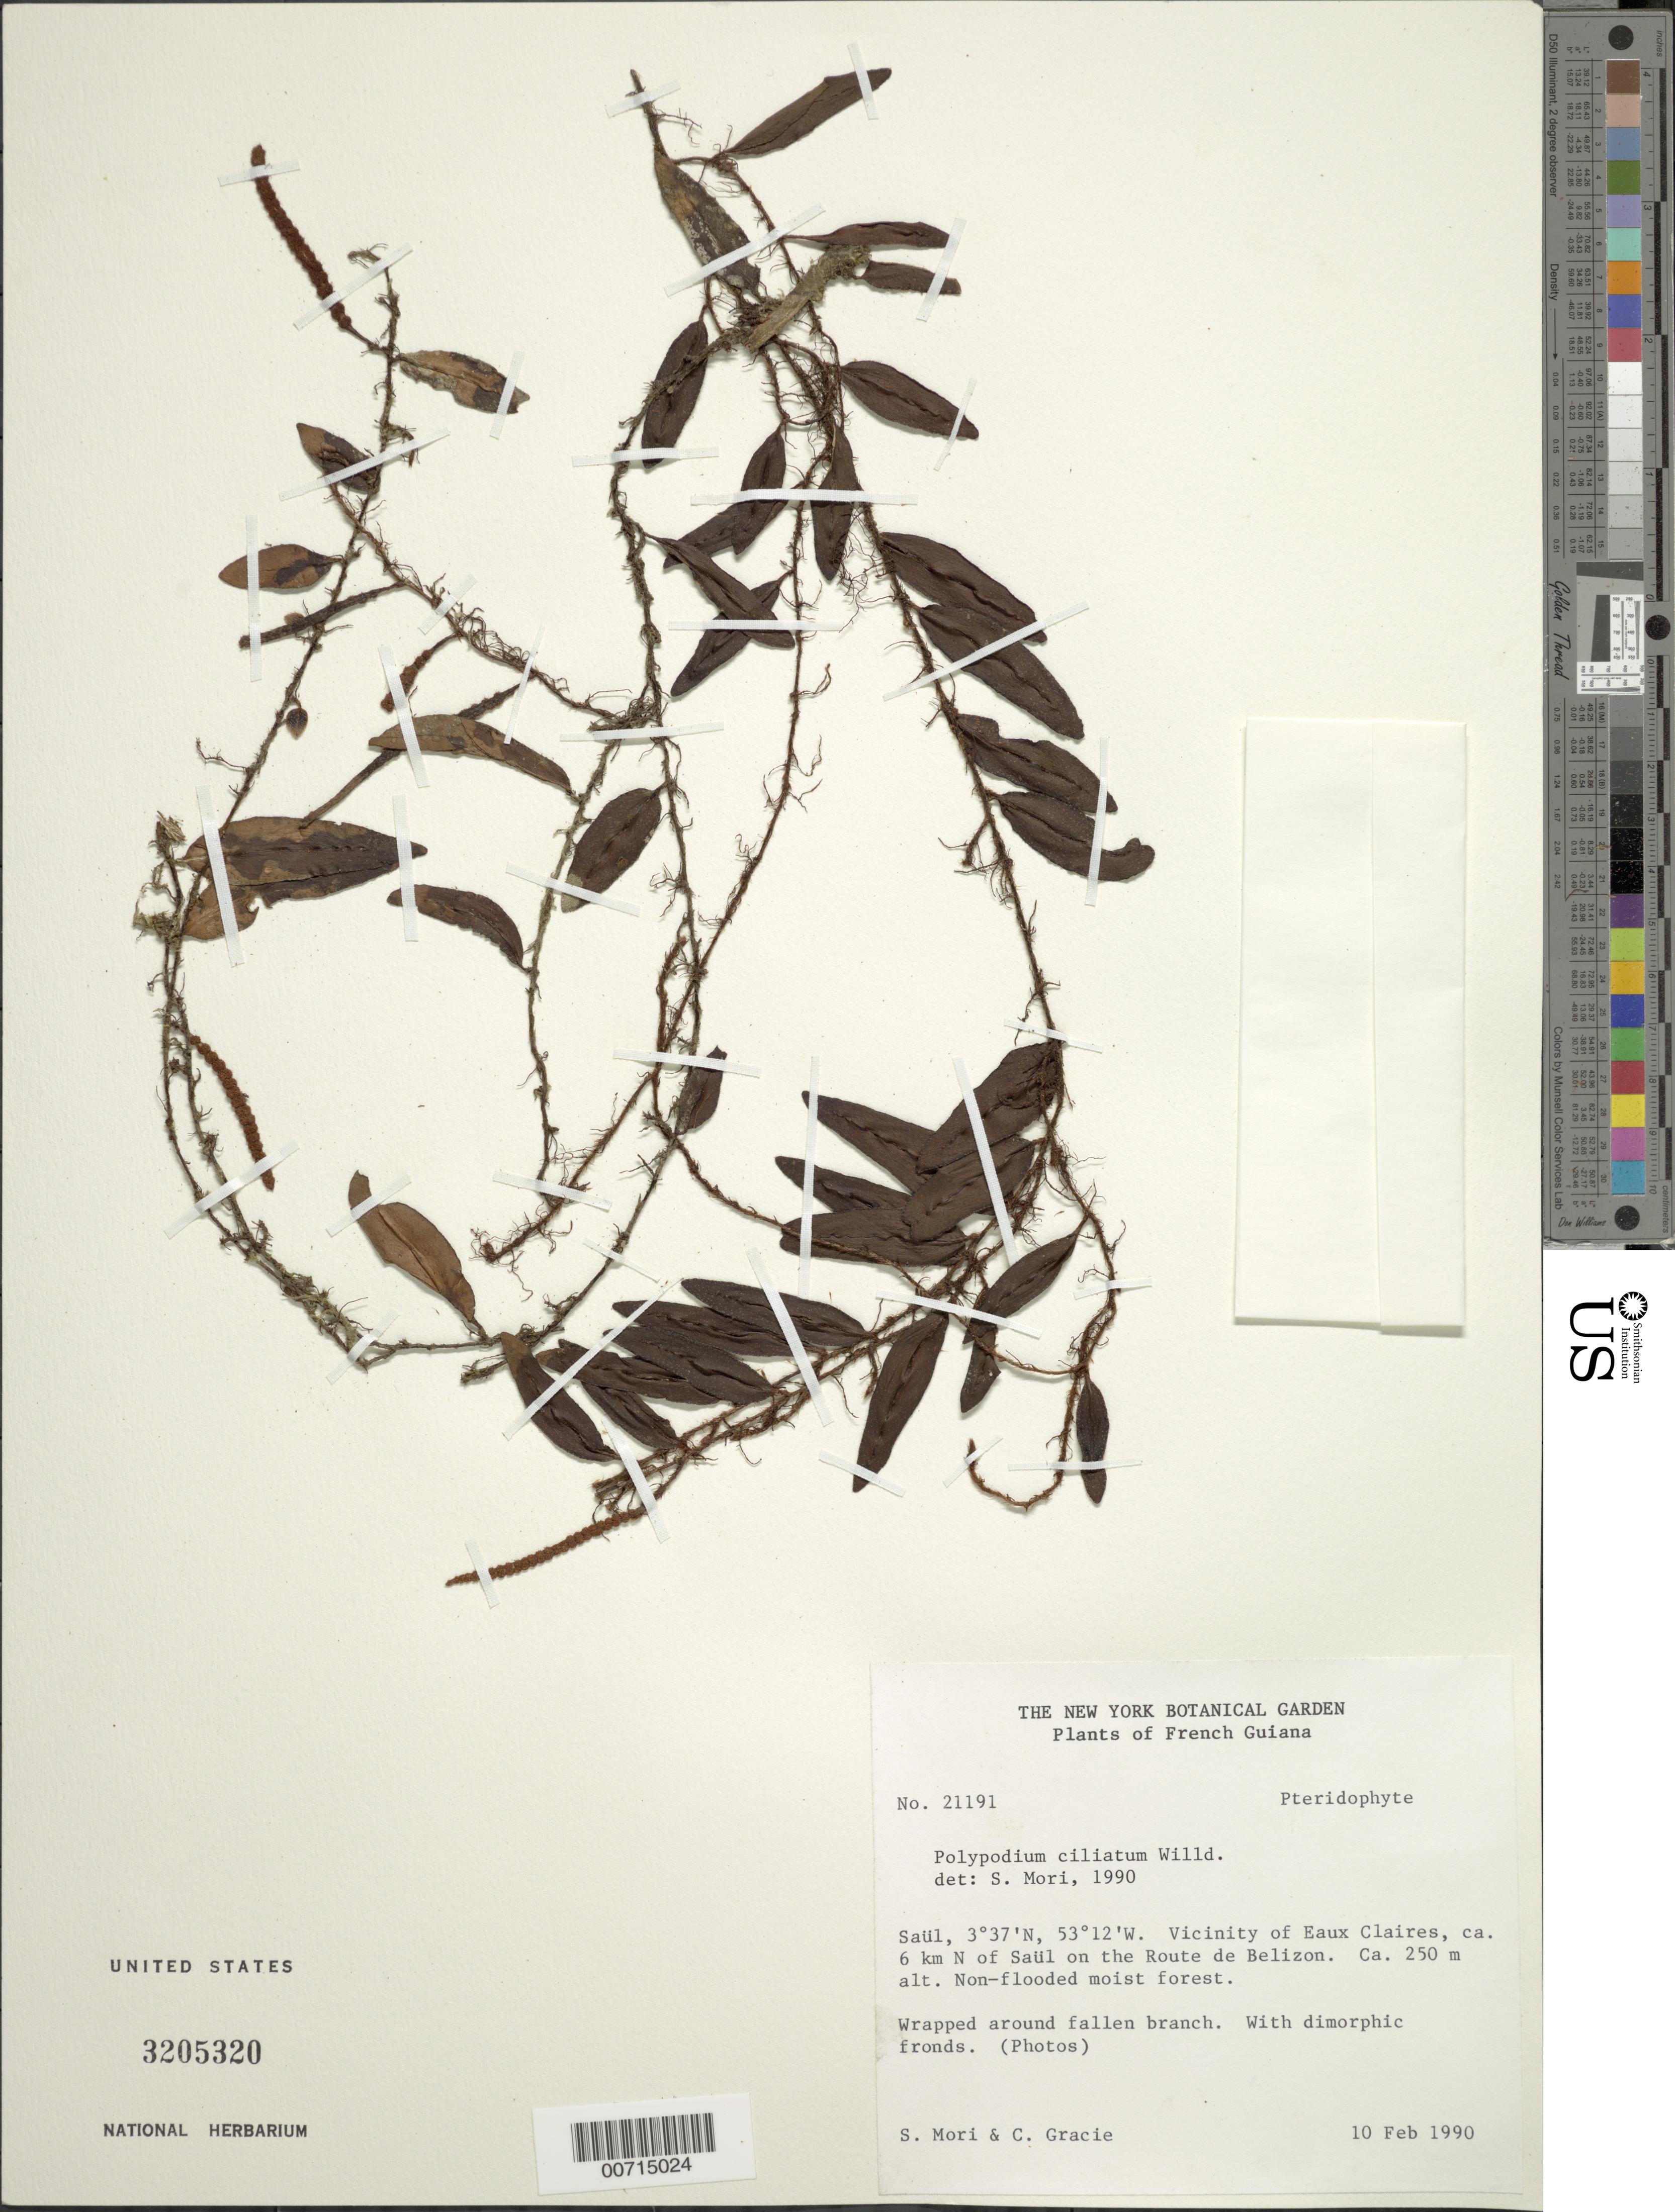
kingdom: Plantae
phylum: Tracheophyta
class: Polypodiopsida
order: Polypodiales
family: Polypodiaceae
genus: Microgramma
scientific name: Microgramma reptans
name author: (Cav.) A.R. Sm.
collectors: S. Mori & C. A. Gracie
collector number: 21191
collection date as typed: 10-Feb-90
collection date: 1990-02-10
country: French Guiana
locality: Saül, vicinity of Eaux Claires, ca. 6 km N of Saül on the Route de Belizon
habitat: Non-flooded moist forest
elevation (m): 250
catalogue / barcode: US 3205320